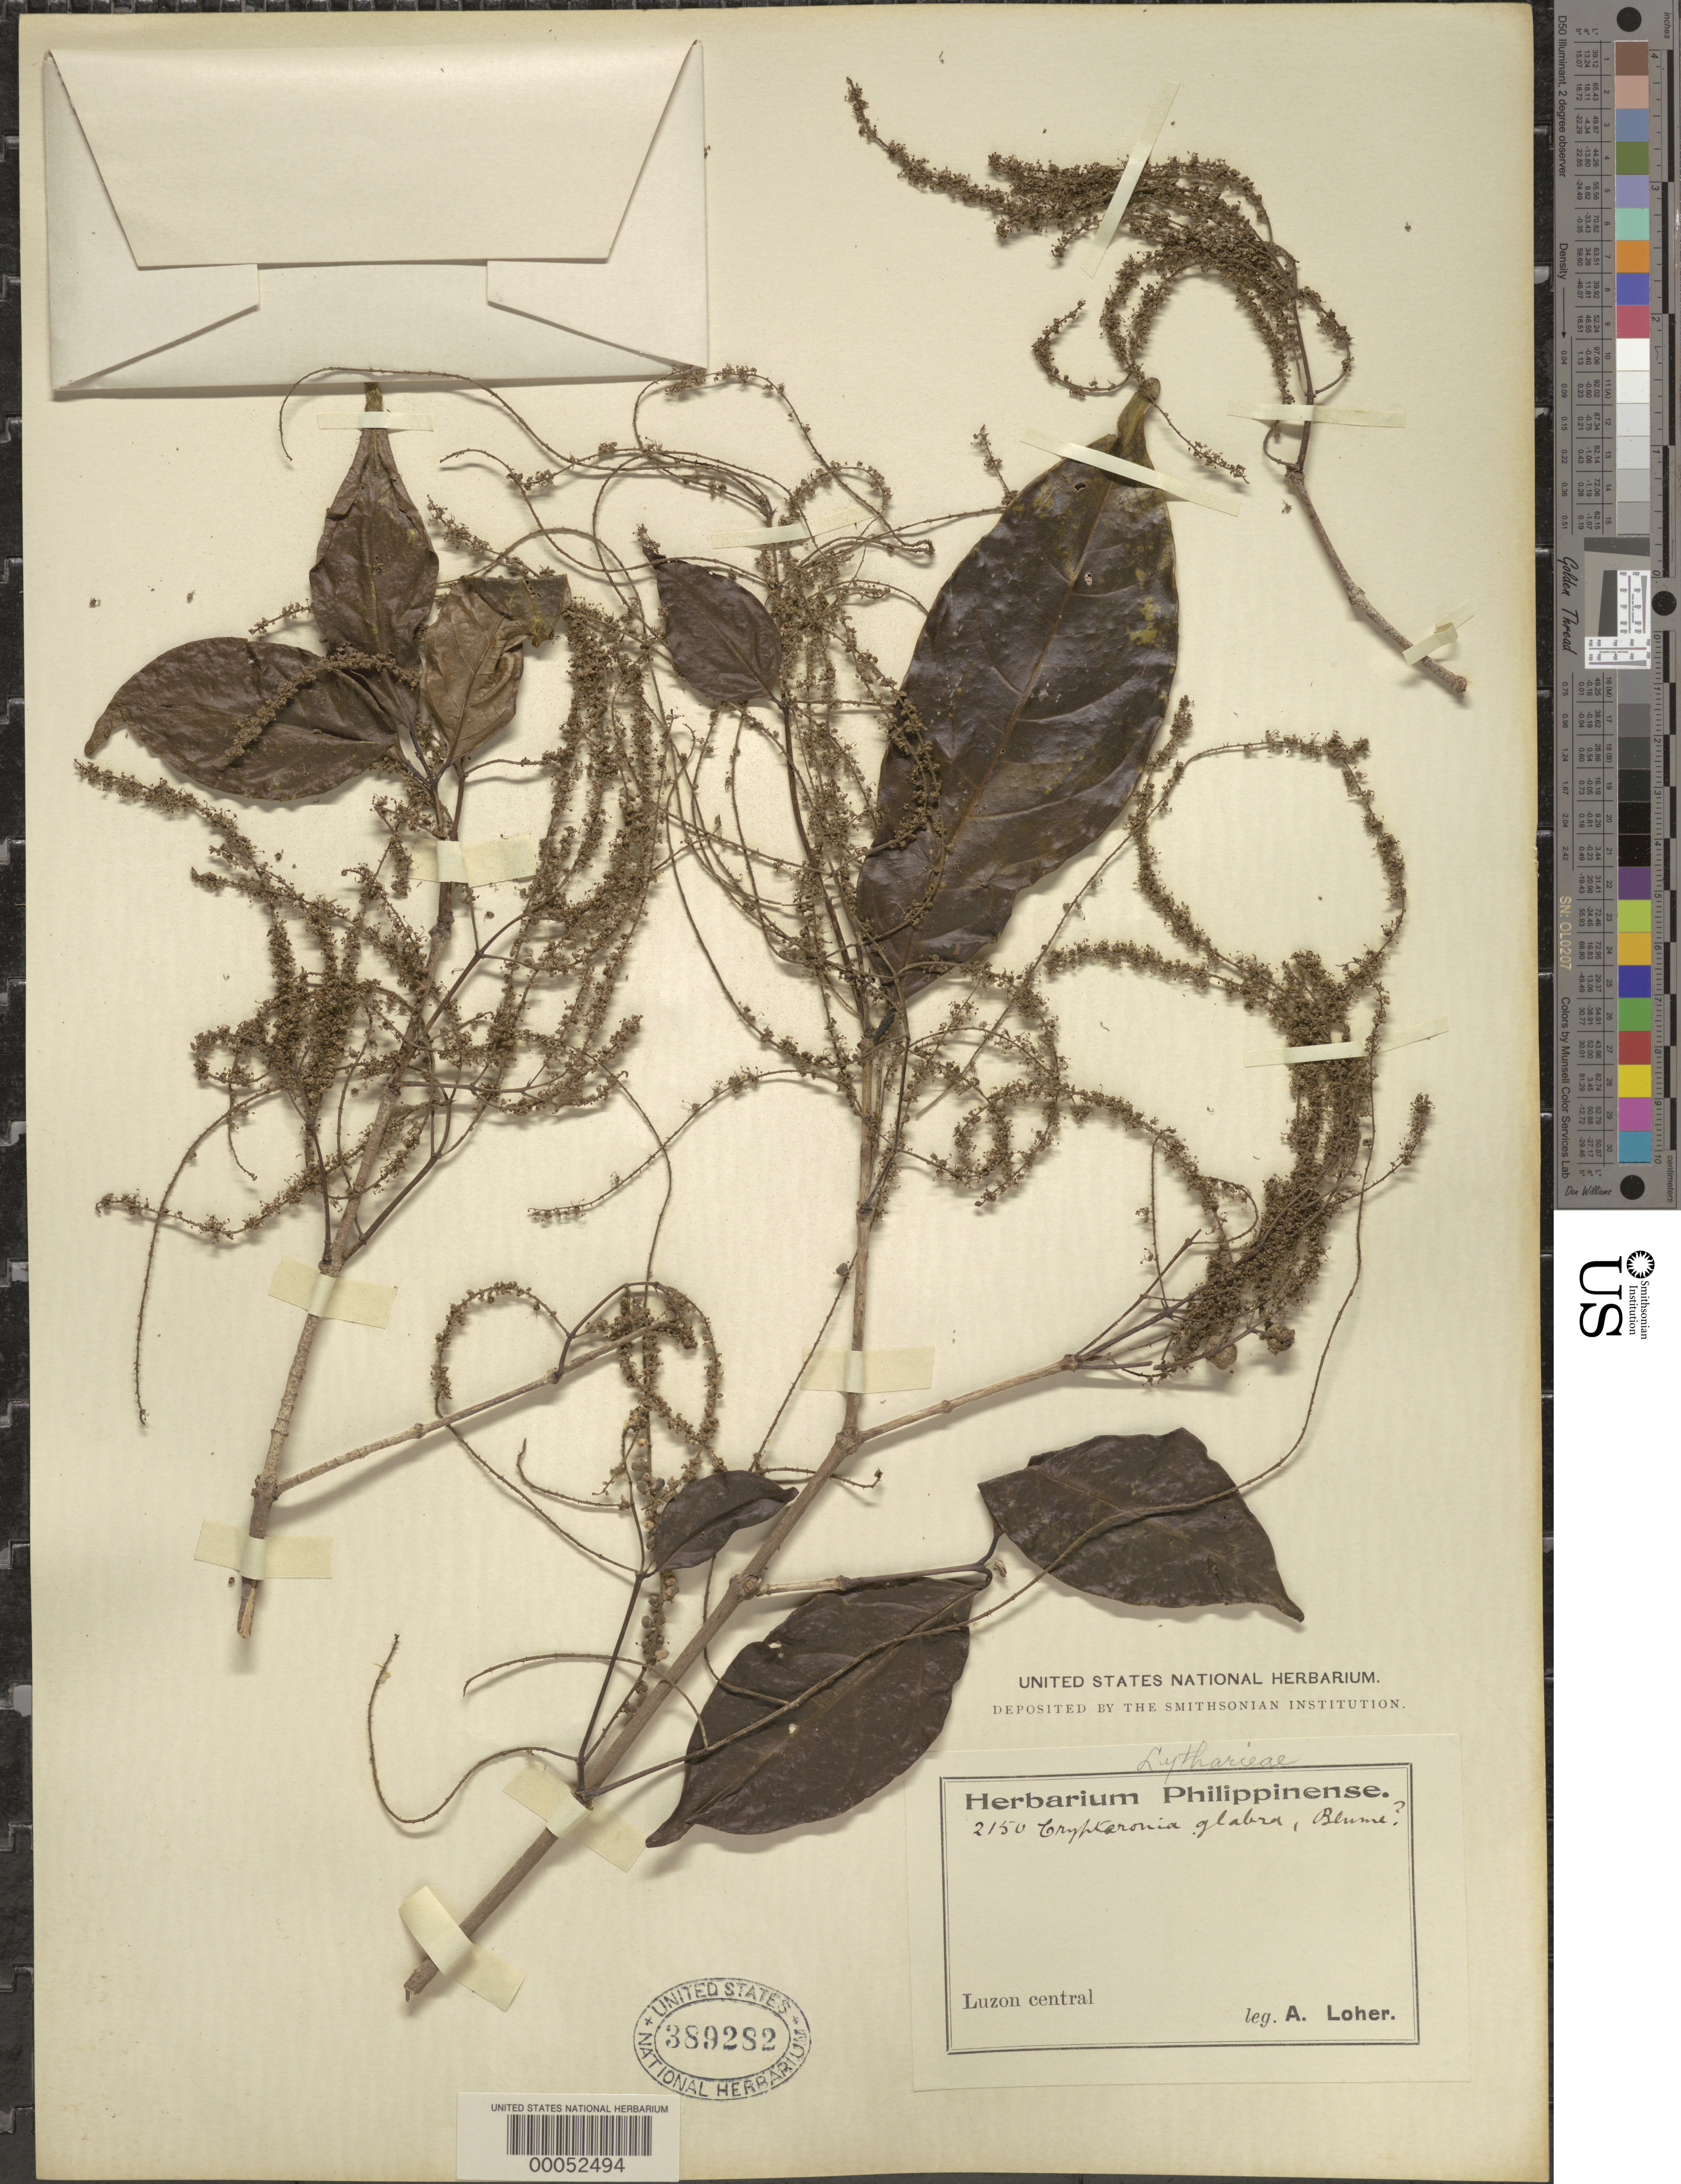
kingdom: Plantae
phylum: Tracheophyta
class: Magnoliopsida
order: Myrtales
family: Crypteroniaceae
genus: Crypteronia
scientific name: Crypteronia paniculata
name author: Blume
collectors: A. Loher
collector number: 2150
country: Philippines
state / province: Central Luzon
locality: Luzon central.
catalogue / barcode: US 389282